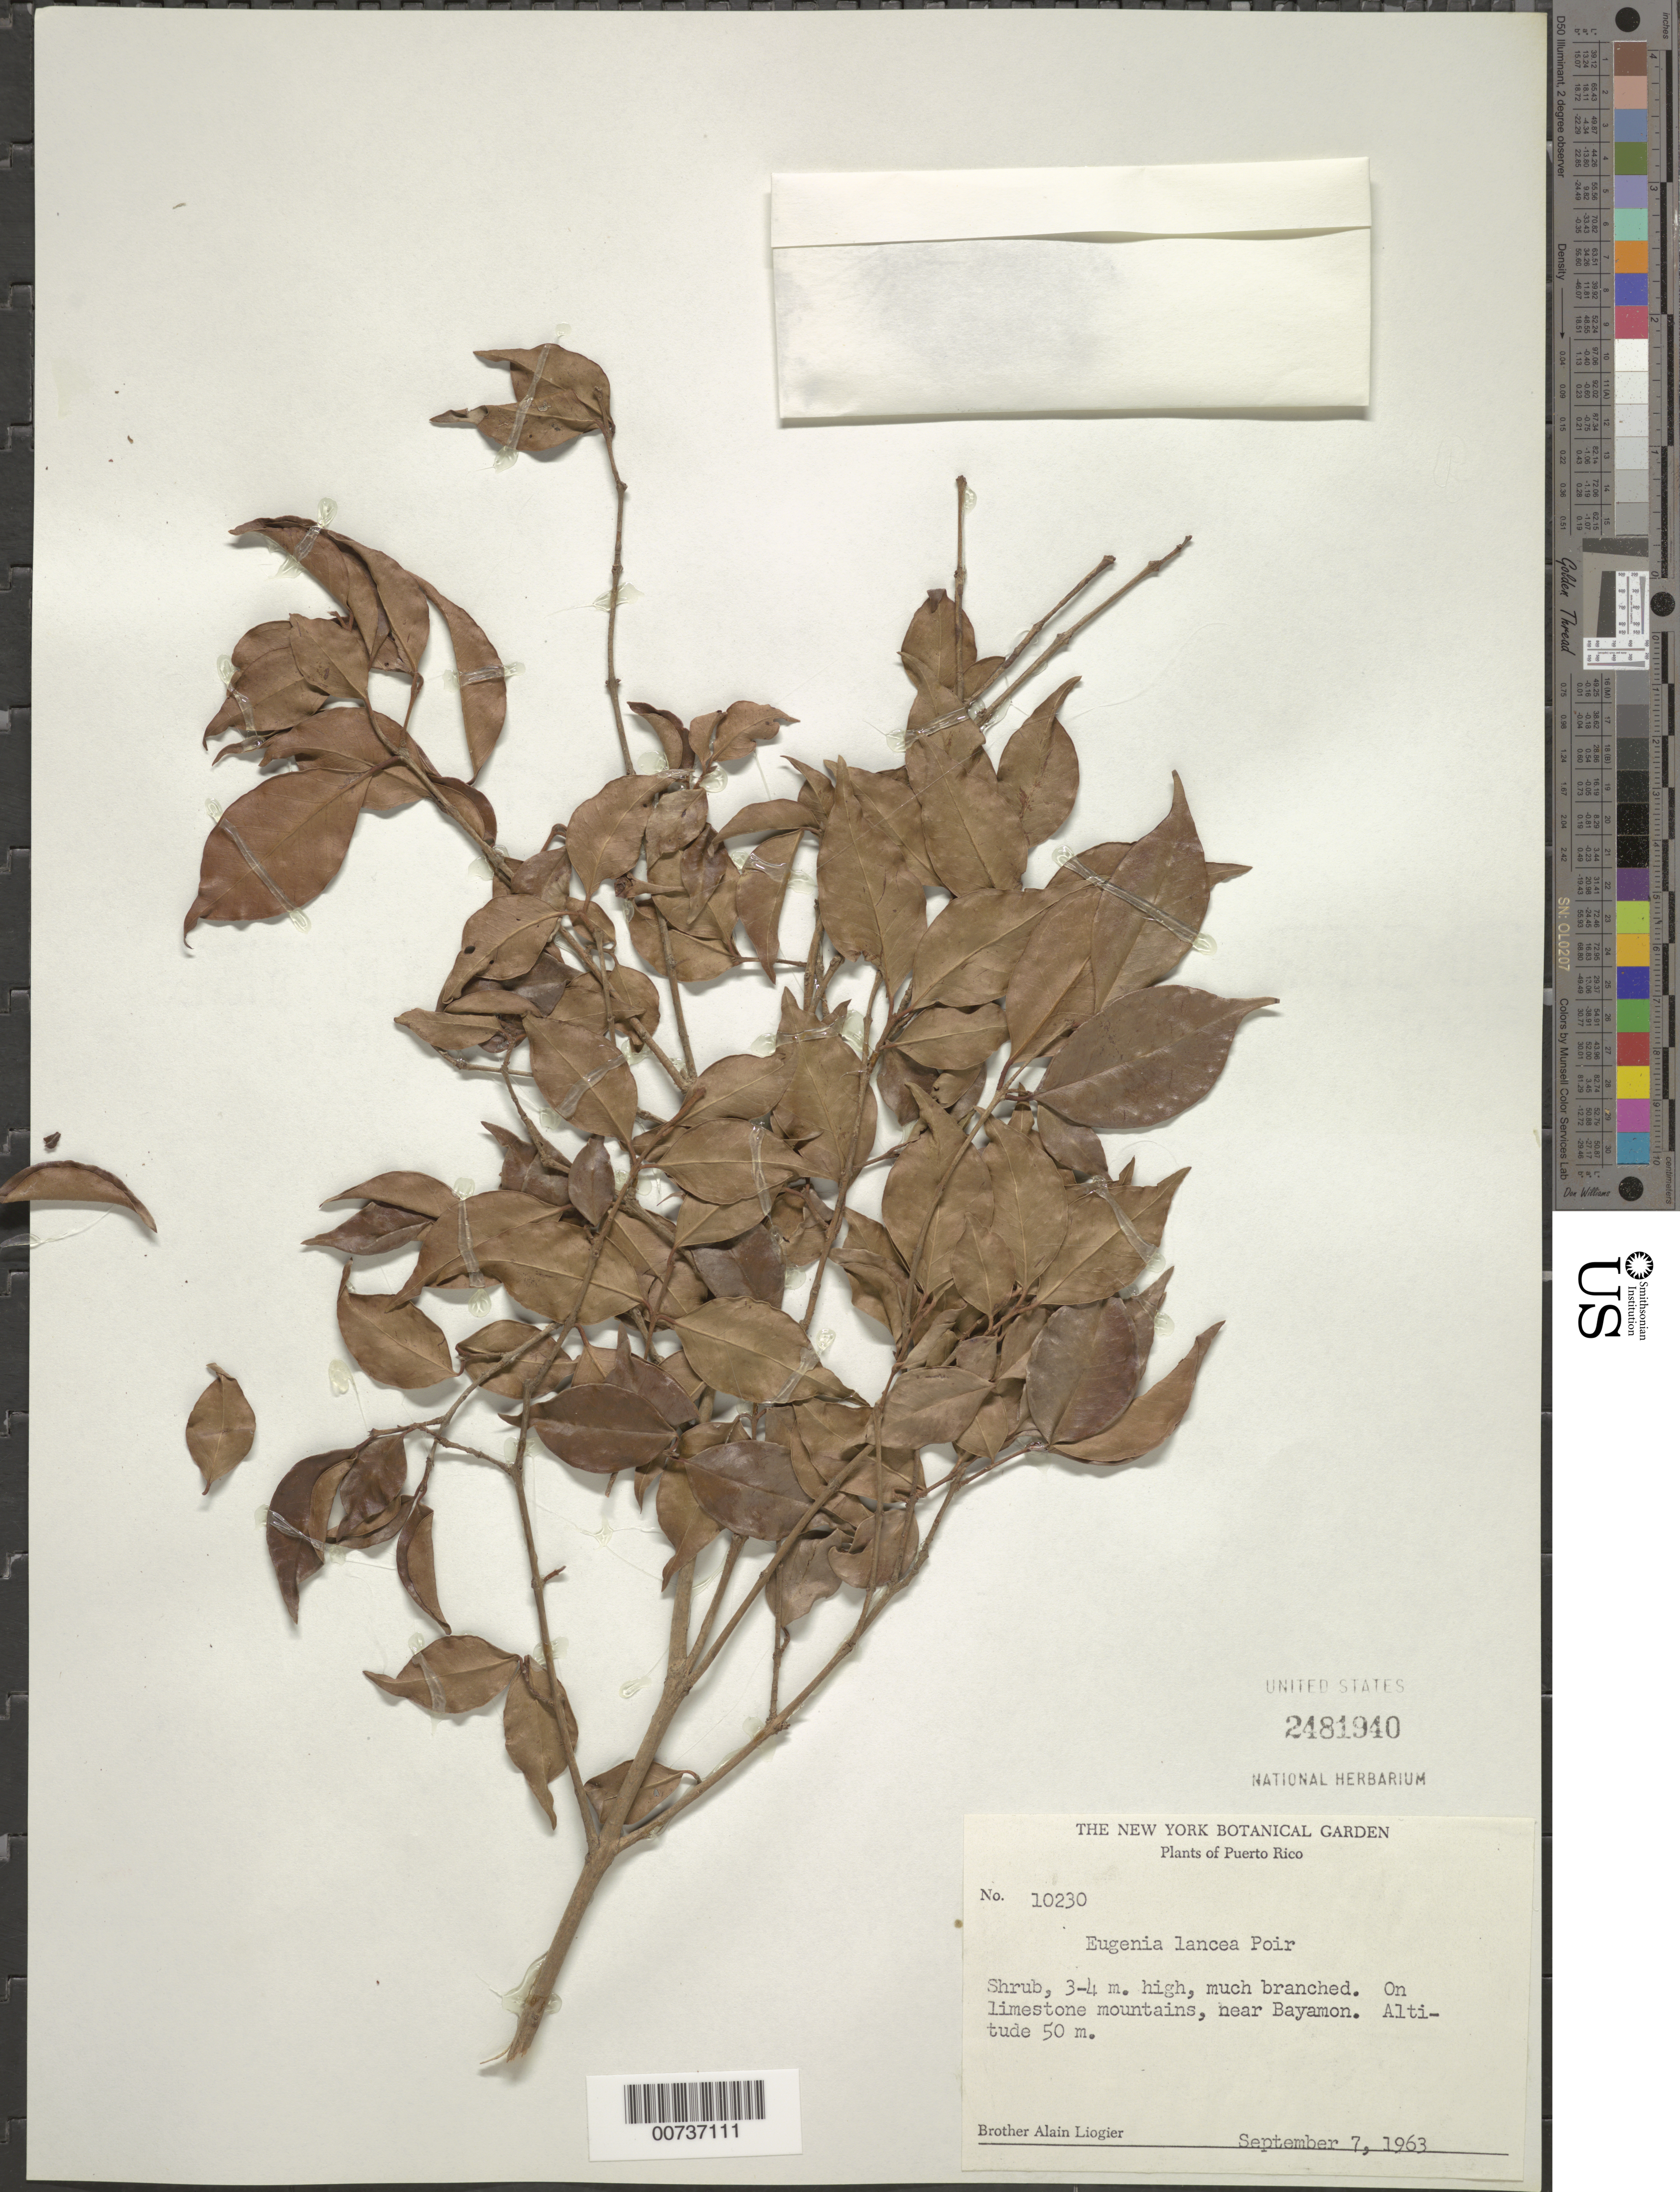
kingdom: Plantae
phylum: Tracheophyta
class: Magnoliopsida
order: Myrtales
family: Myrtaceae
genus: Eugenia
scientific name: Eugenia biflora var. biflora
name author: (L.) DC.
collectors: A. H. Liogier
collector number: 10230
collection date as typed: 07 Sep 1963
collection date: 1963-09-07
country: Puerto Rico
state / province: Bayamón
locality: Near Bayamón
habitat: On limestone mountains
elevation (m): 50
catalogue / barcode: US 2481940